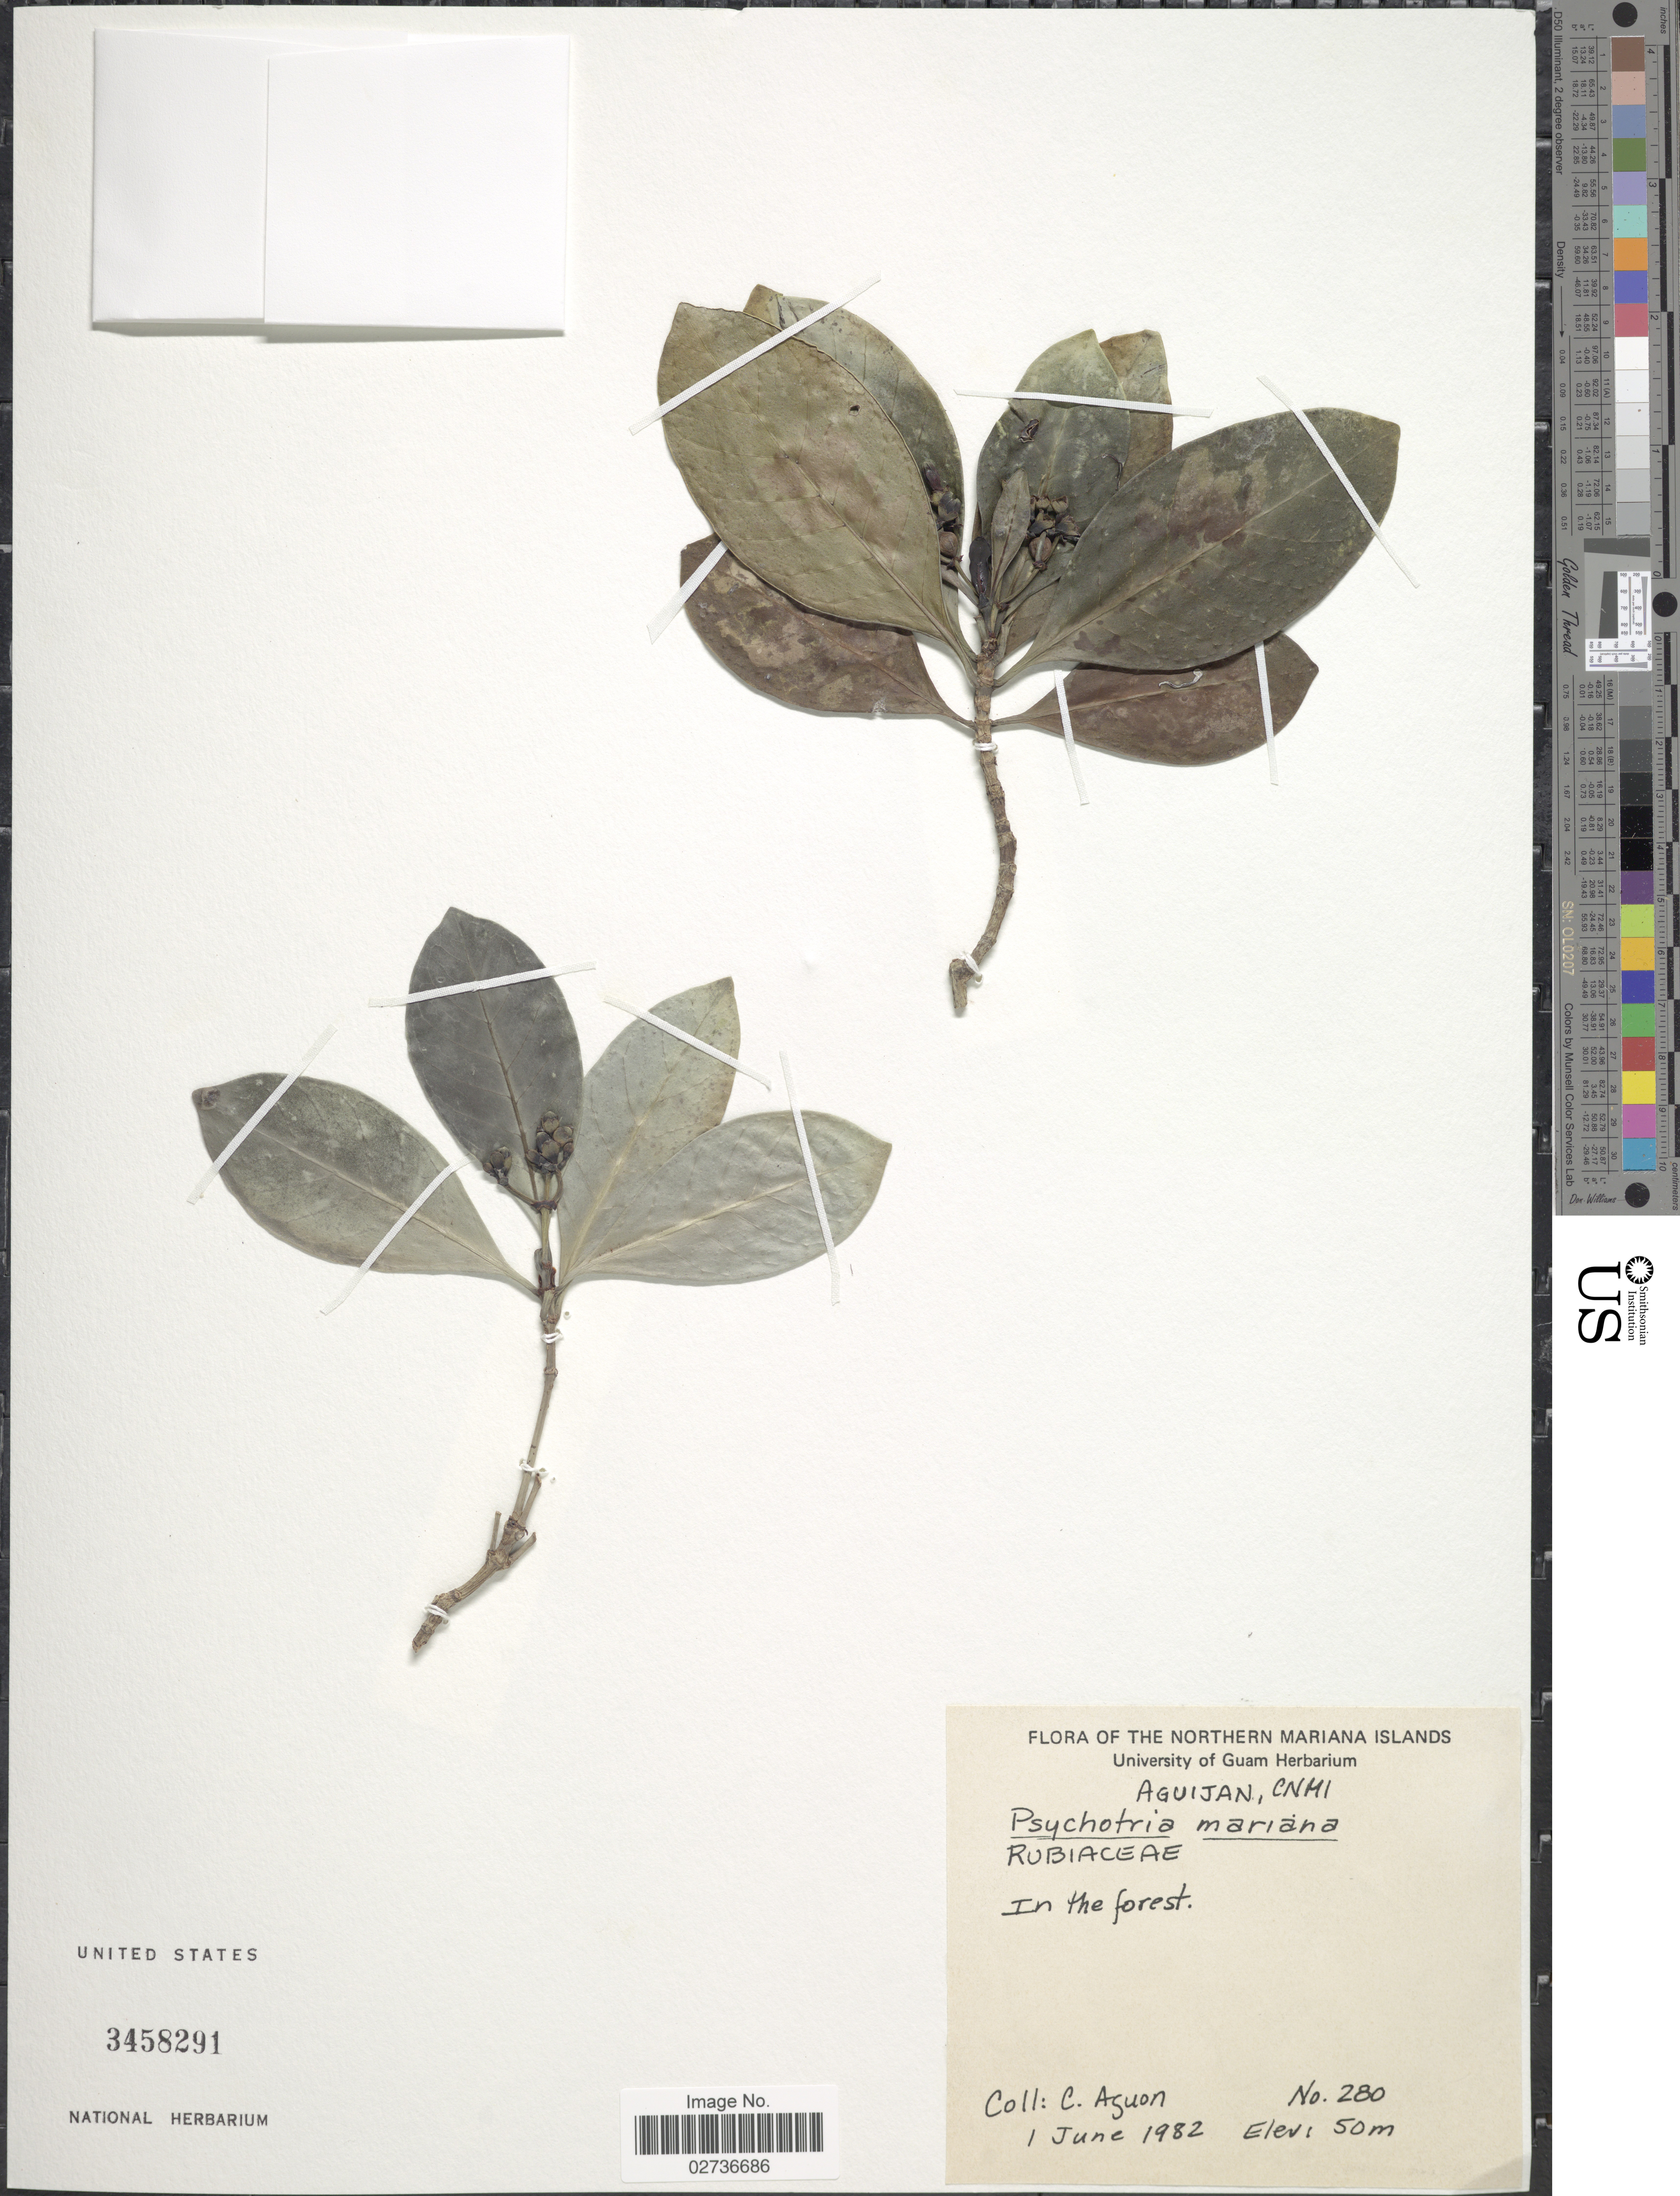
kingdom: Plantae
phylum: Tracheophyta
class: Magnoliopsida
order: Gentianales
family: Rubiaceae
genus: Psychotria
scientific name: Psychotria mariana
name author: Bartl. ex DC.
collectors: C. Aguon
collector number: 280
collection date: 1982-06-01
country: Northern Mariana Islands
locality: The Northern Mariana Islands, Aguijan, CNMI, In the forest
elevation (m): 50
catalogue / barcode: US 3458291